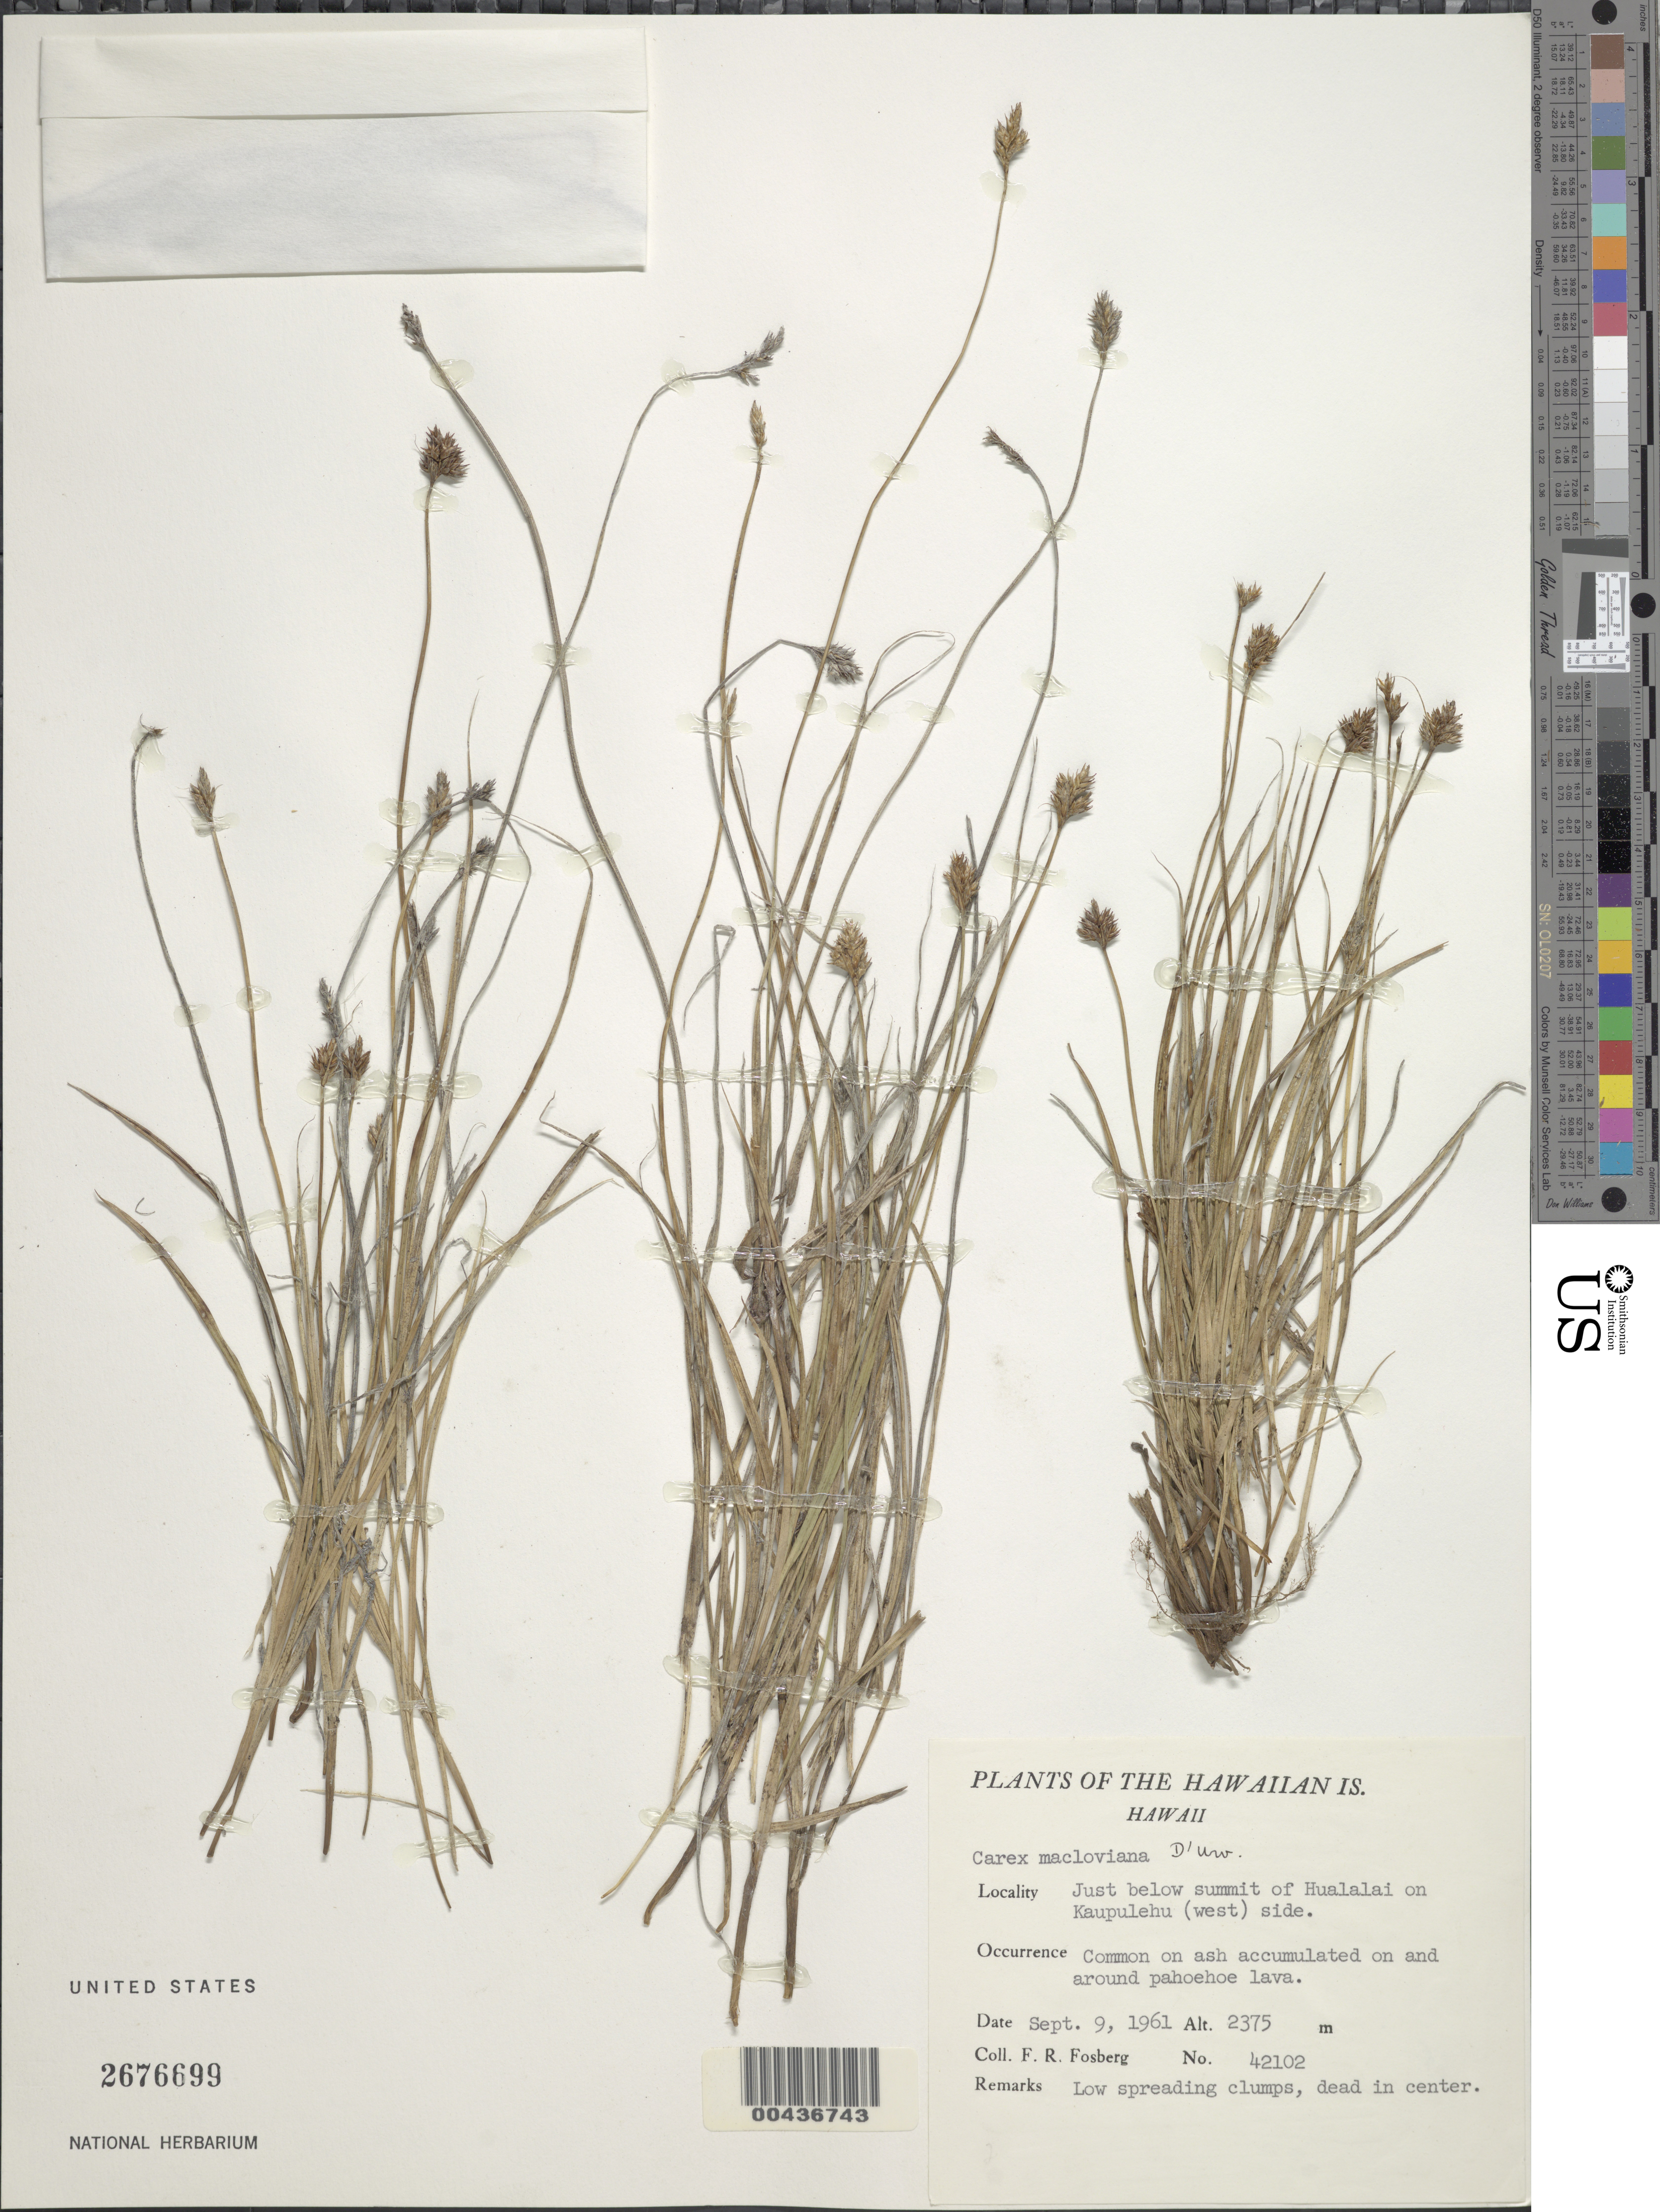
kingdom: Plantae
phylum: Tracheophyta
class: Liliopsida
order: Poales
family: Cyperaceae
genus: Carex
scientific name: Carex subfusca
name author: W. Boott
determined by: Wagner, W. L., (BOT), Smithsonian Institution - National Museum of Natural History (UNITED STATES)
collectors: F. R. Fosberg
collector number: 42102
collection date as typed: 9 Sep 1961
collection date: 1961-09-09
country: United States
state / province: Hawaii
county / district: Hawaii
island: Hawaii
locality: Just below summit of Hualalai on Kaupulehu (west) side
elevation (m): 2375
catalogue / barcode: US 2676699